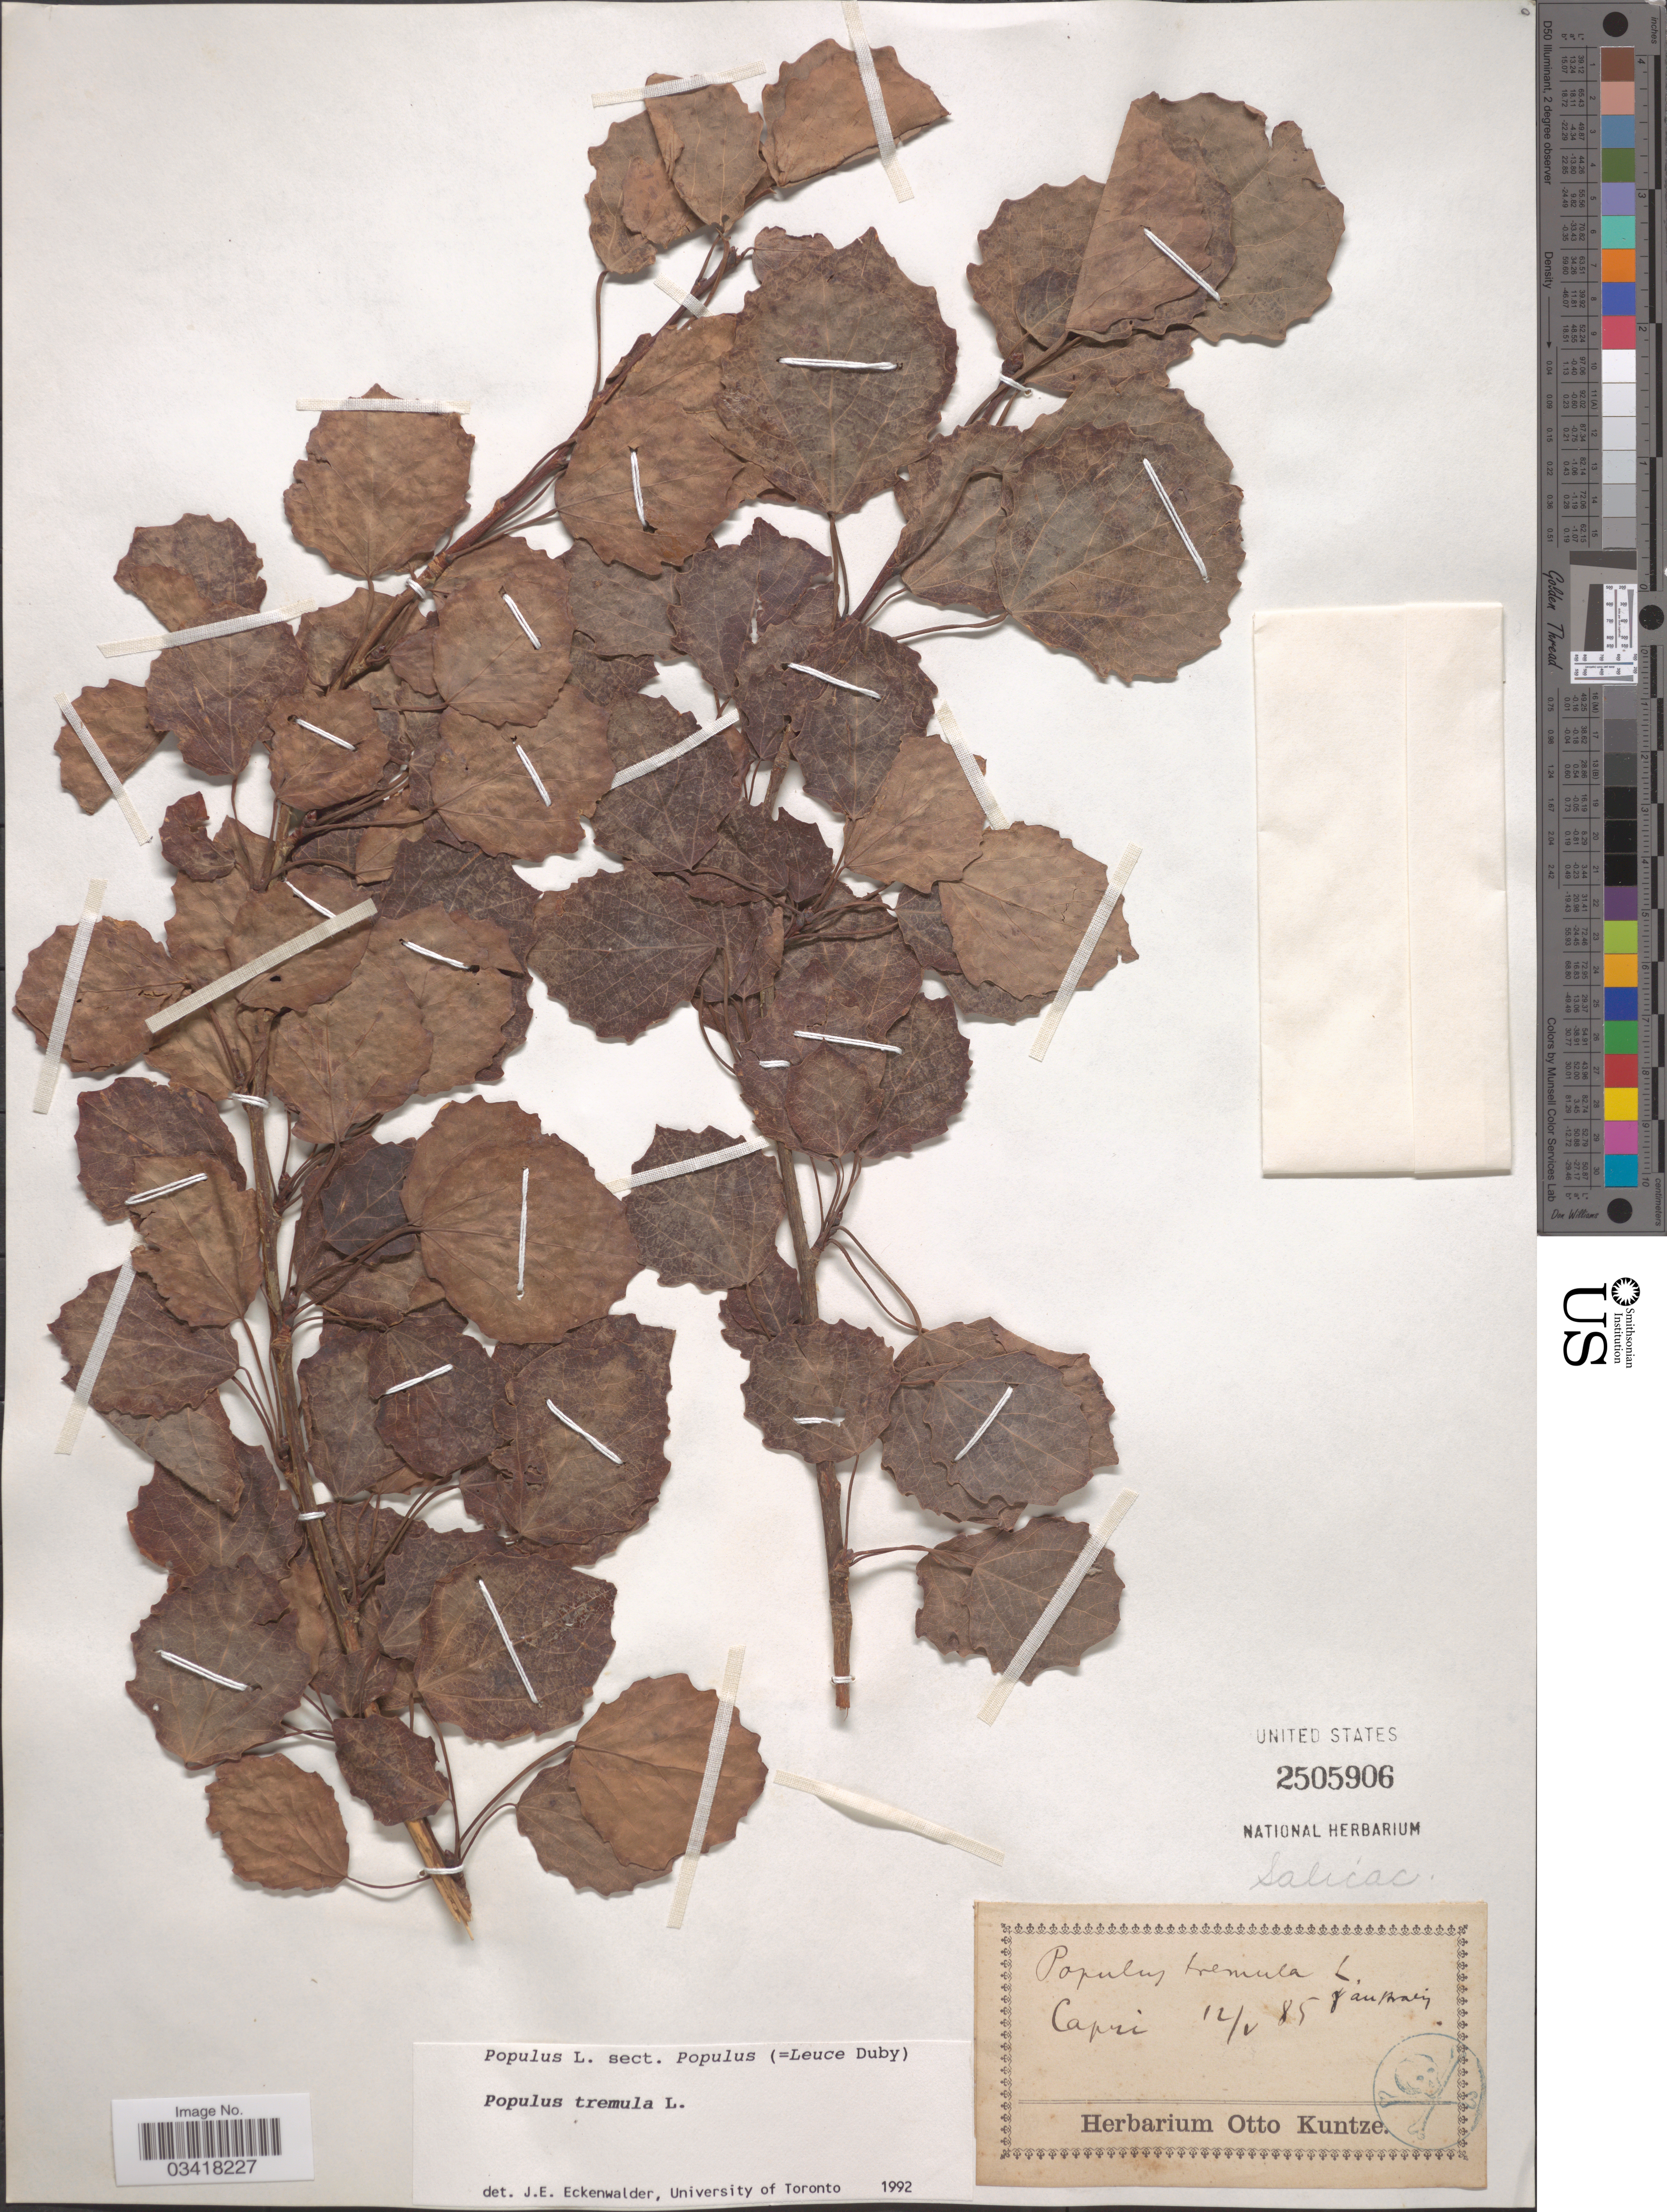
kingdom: Plantae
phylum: Tracheophyta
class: Magnoliopsida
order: Malpighiales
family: Salicaceae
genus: Populus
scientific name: Populus tremula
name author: L.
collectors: ex herb. Otto Kuntze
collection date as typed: Transcribed d/m/y: 12/5/85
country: Italy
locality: Capri.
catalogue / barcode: US 2505906